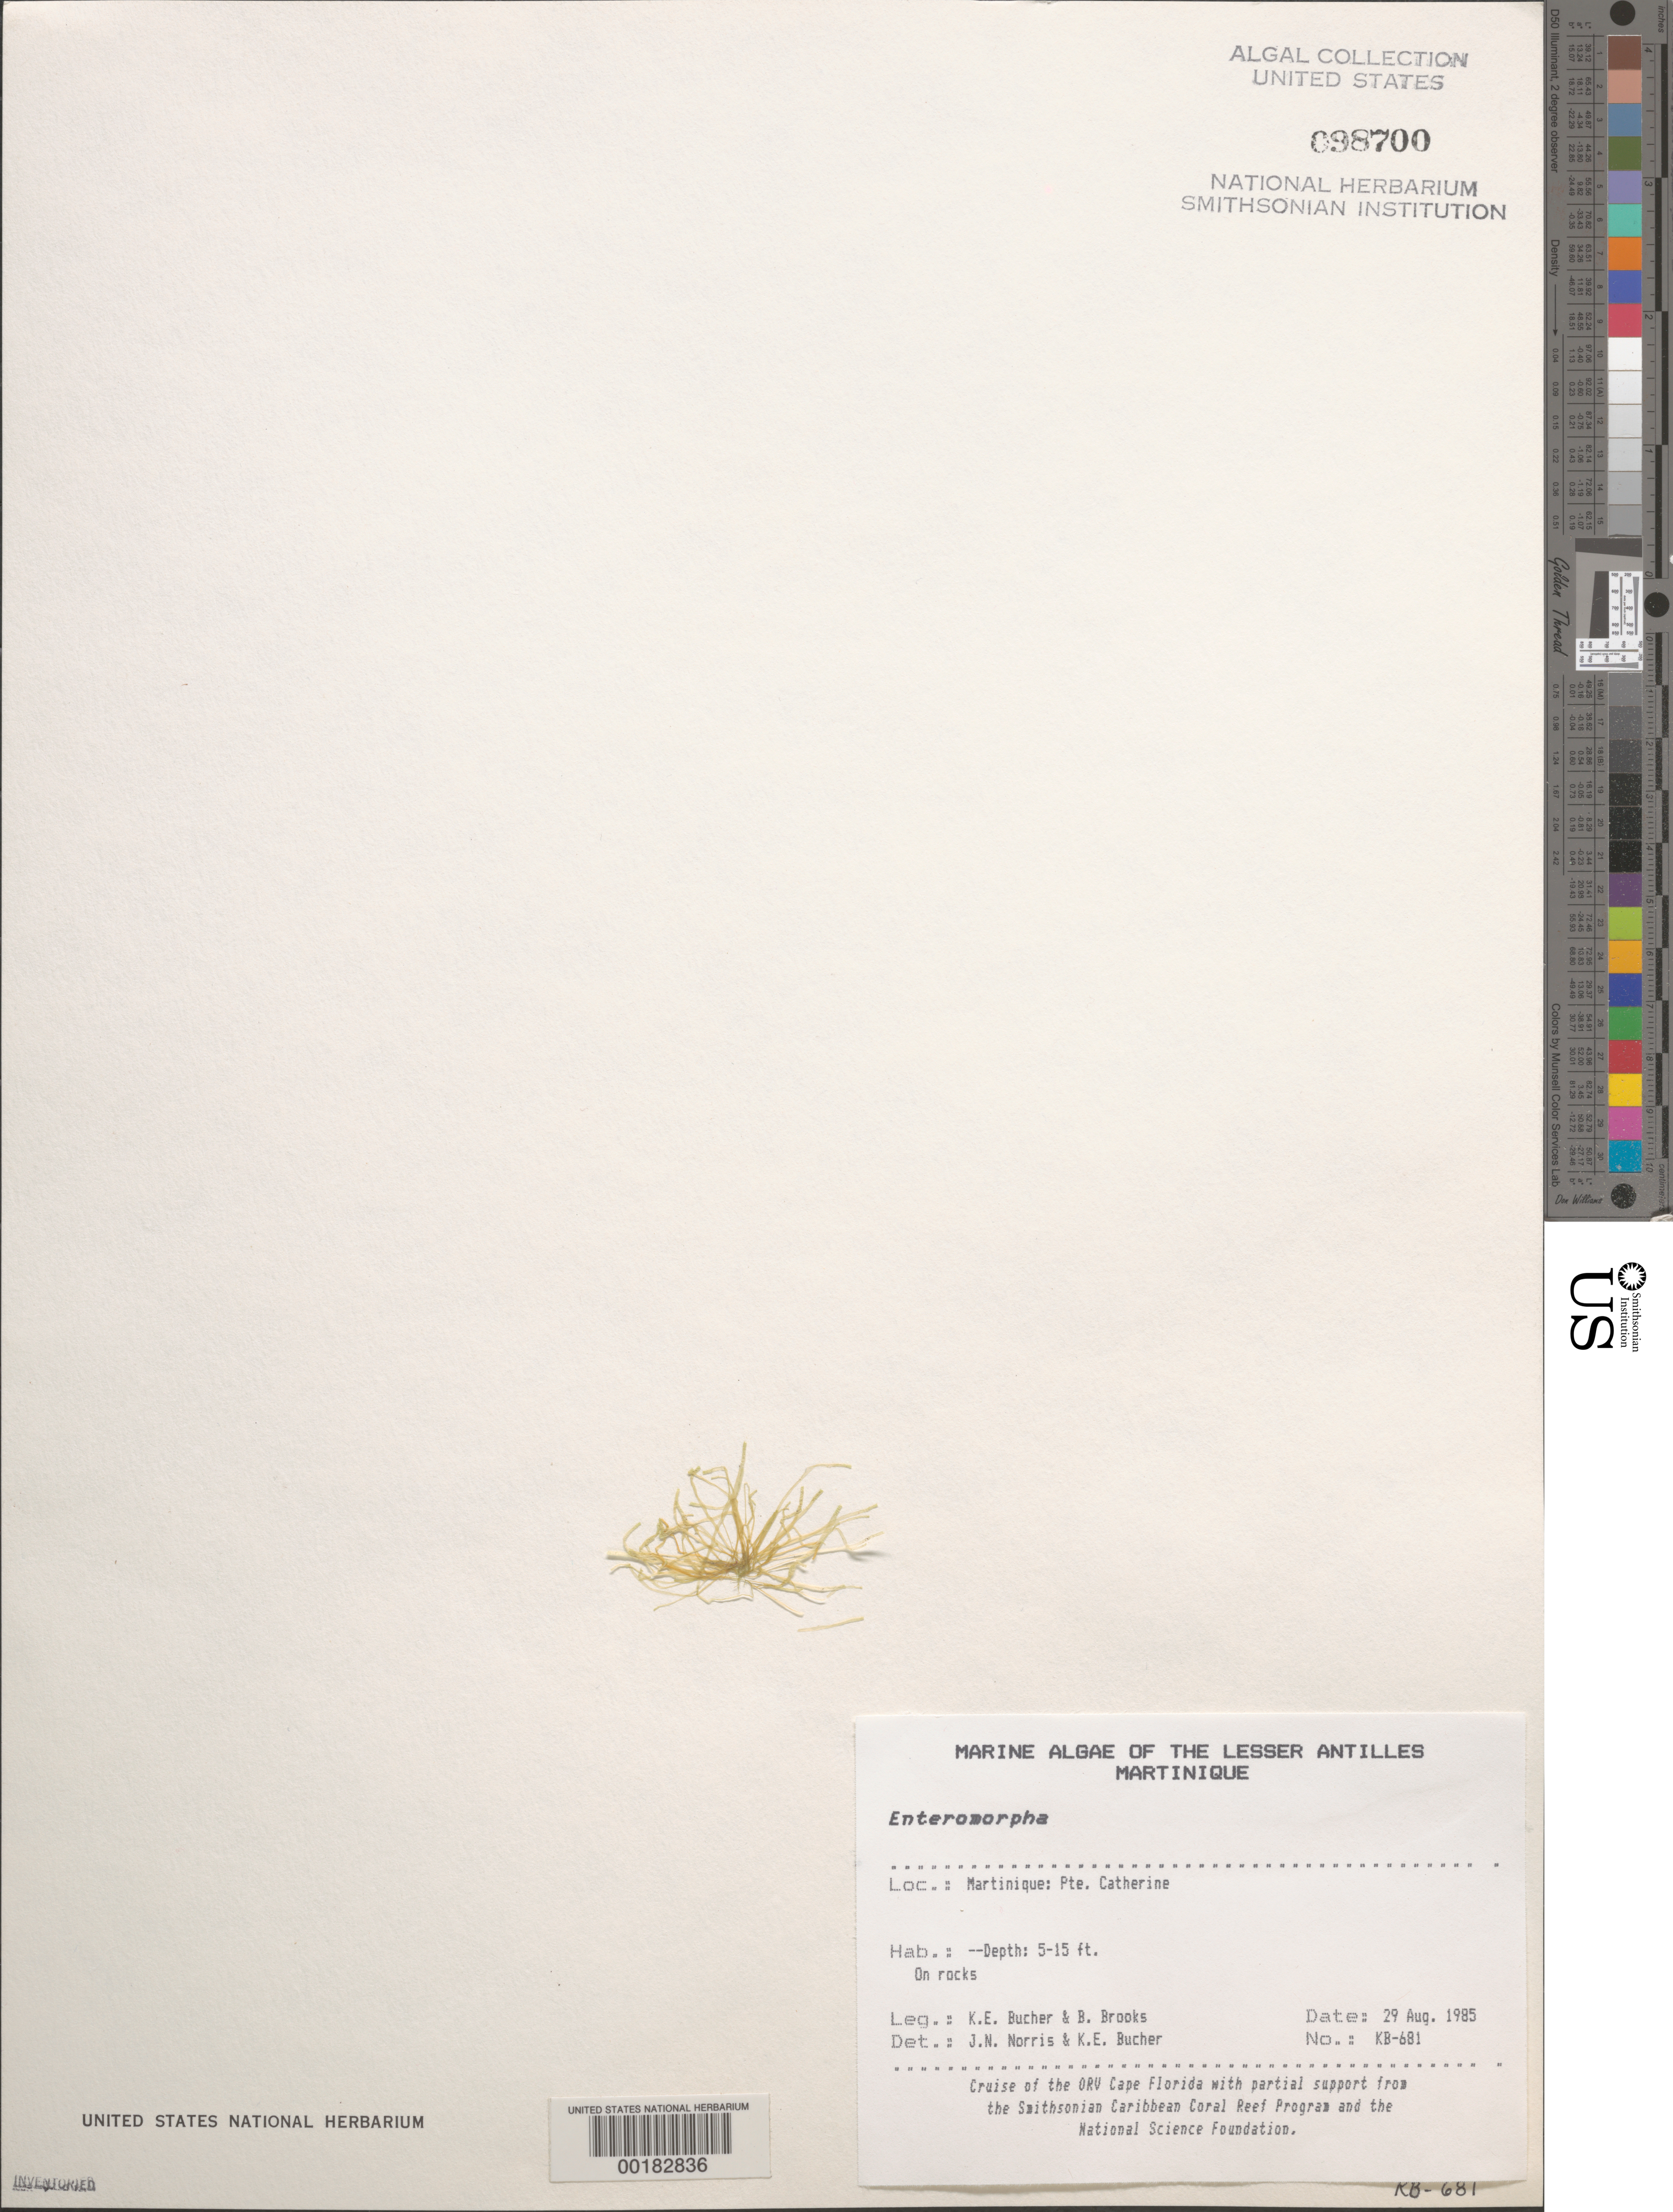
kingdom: Plantae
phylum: Chlorophyta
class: Ulvophyceae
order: Ulvales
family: Ulvaceae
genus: Ulva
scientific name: Ulva sp.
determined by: Algae name updating Project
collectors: K. E. Bucher & B. Brooks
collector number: Kb-681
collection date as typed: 29 Aug 1985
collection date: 1985-08-29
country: Martinique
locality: Pointe Catherine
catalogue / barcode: US 98700